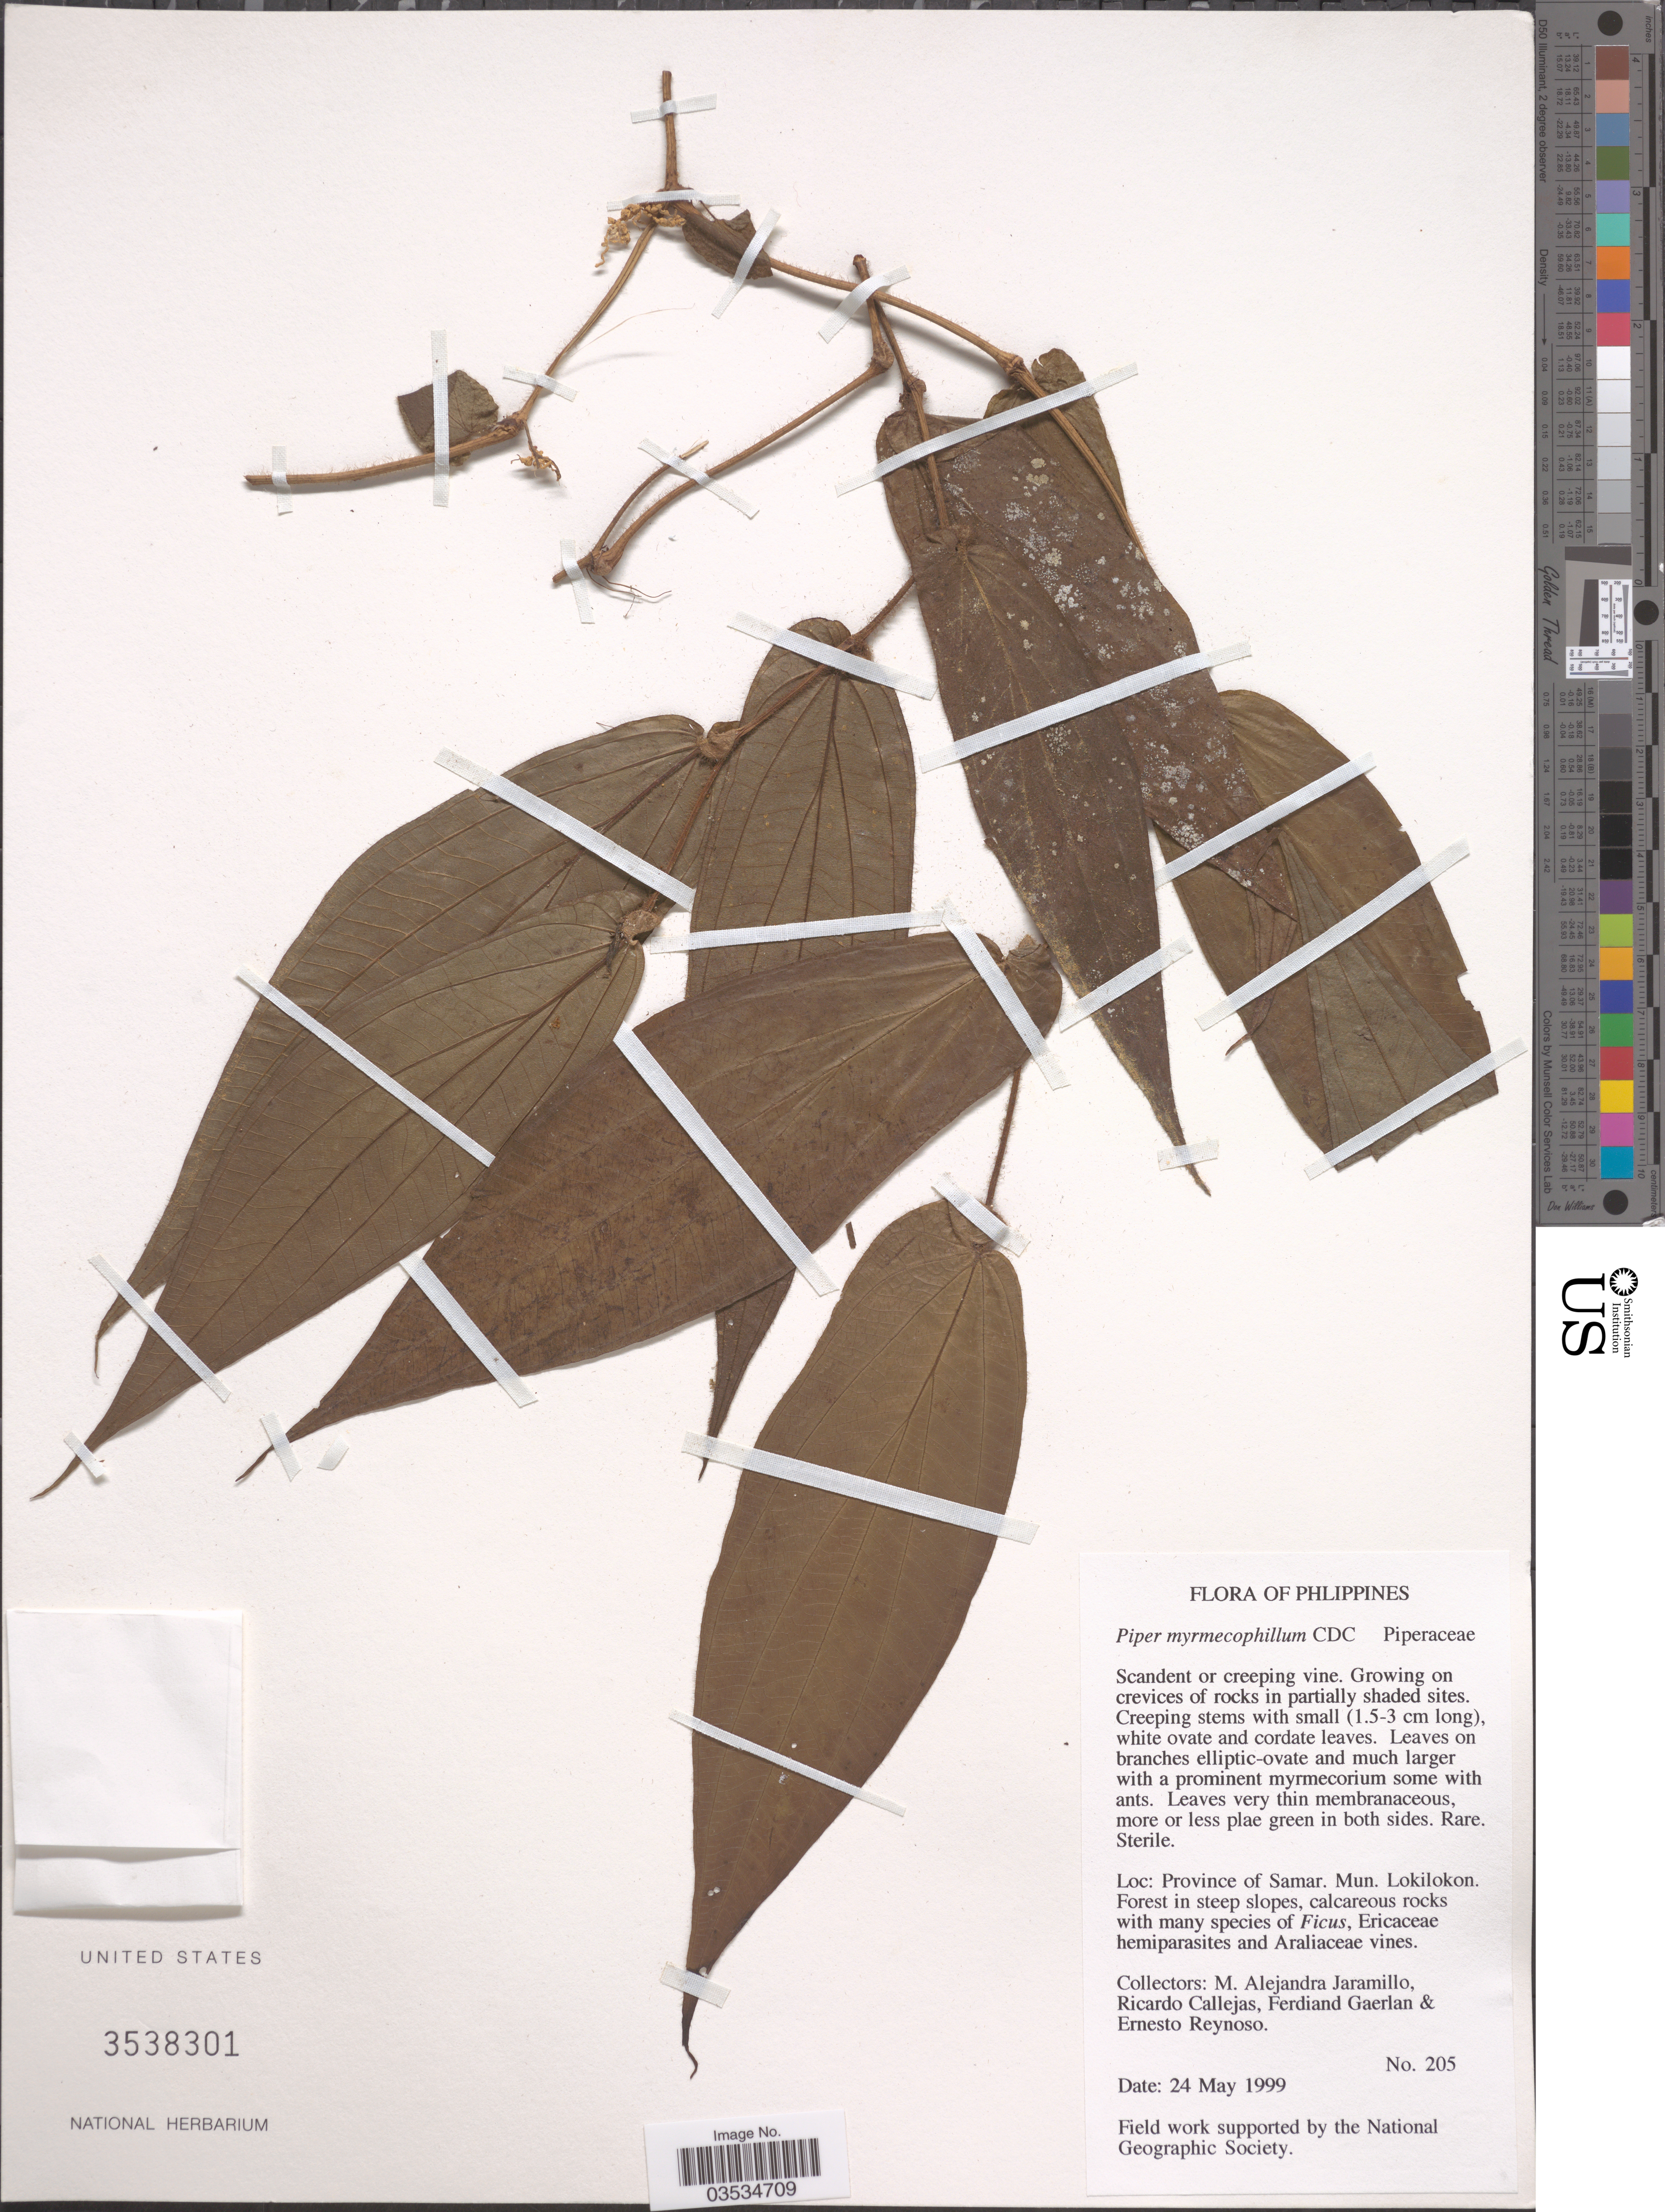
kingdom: Plantae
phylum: Tracheophyta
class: Magnoliopsida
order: Piperales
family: Piperaceae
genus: Piper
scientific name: Piper myrmecophilum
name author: C. DC.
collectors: M. A. Jaramillo, R. Callejas, F. Gaerlan & E. Reynoso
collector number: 205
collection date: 1999-05-24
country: Philippines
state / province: Eastern Visayas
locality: Province of Samar. Mun. Lokilokon.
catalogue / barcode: US 3538301